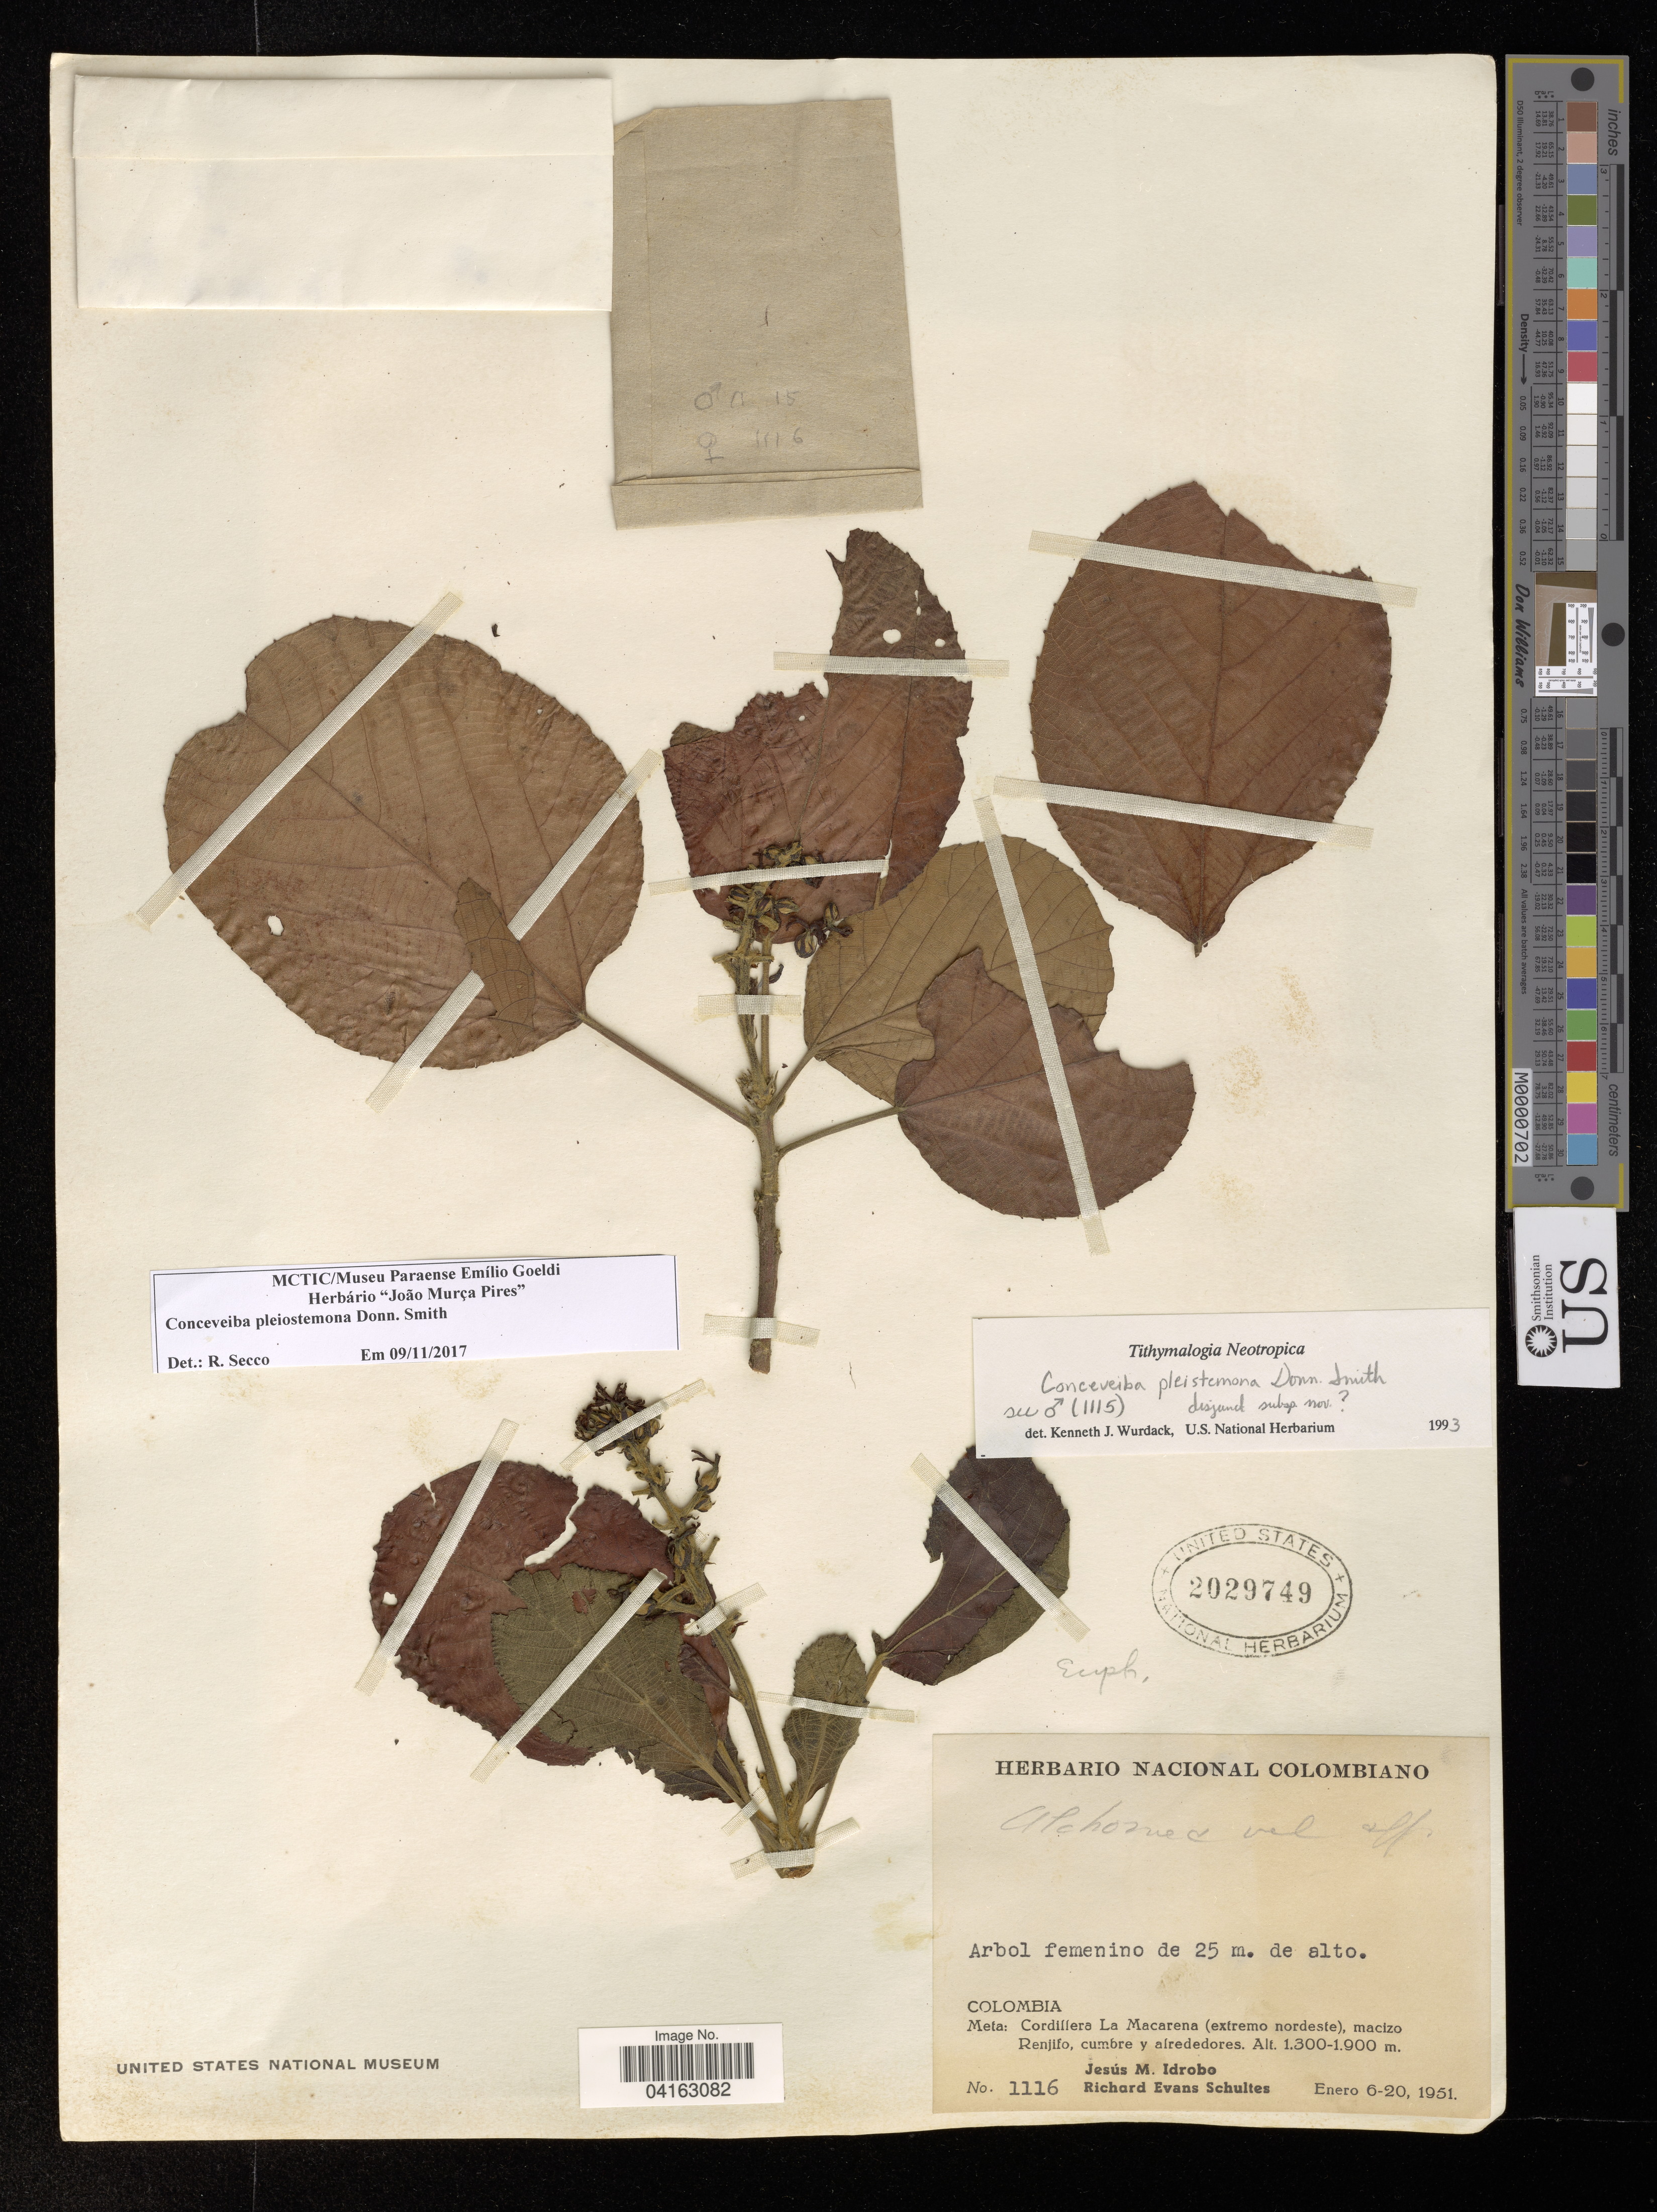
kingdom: Plantae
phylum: Tracheophyta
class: Magnoliopsida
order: Malpighiales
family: Euphorbiaceae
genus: Conceveiba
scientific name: Conceveiba pleiostemona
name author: Donn. Sm.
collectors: J. M. Idrobo & R. Schultes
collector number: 1116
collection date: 1951-01-06/1951-01-20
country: Colombia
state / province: Meta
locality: Cordillera La Macarena (extremo nordeste), macizo Renjifo, cumbre y alrededores.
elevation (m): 1.3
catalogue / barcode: US 2029749